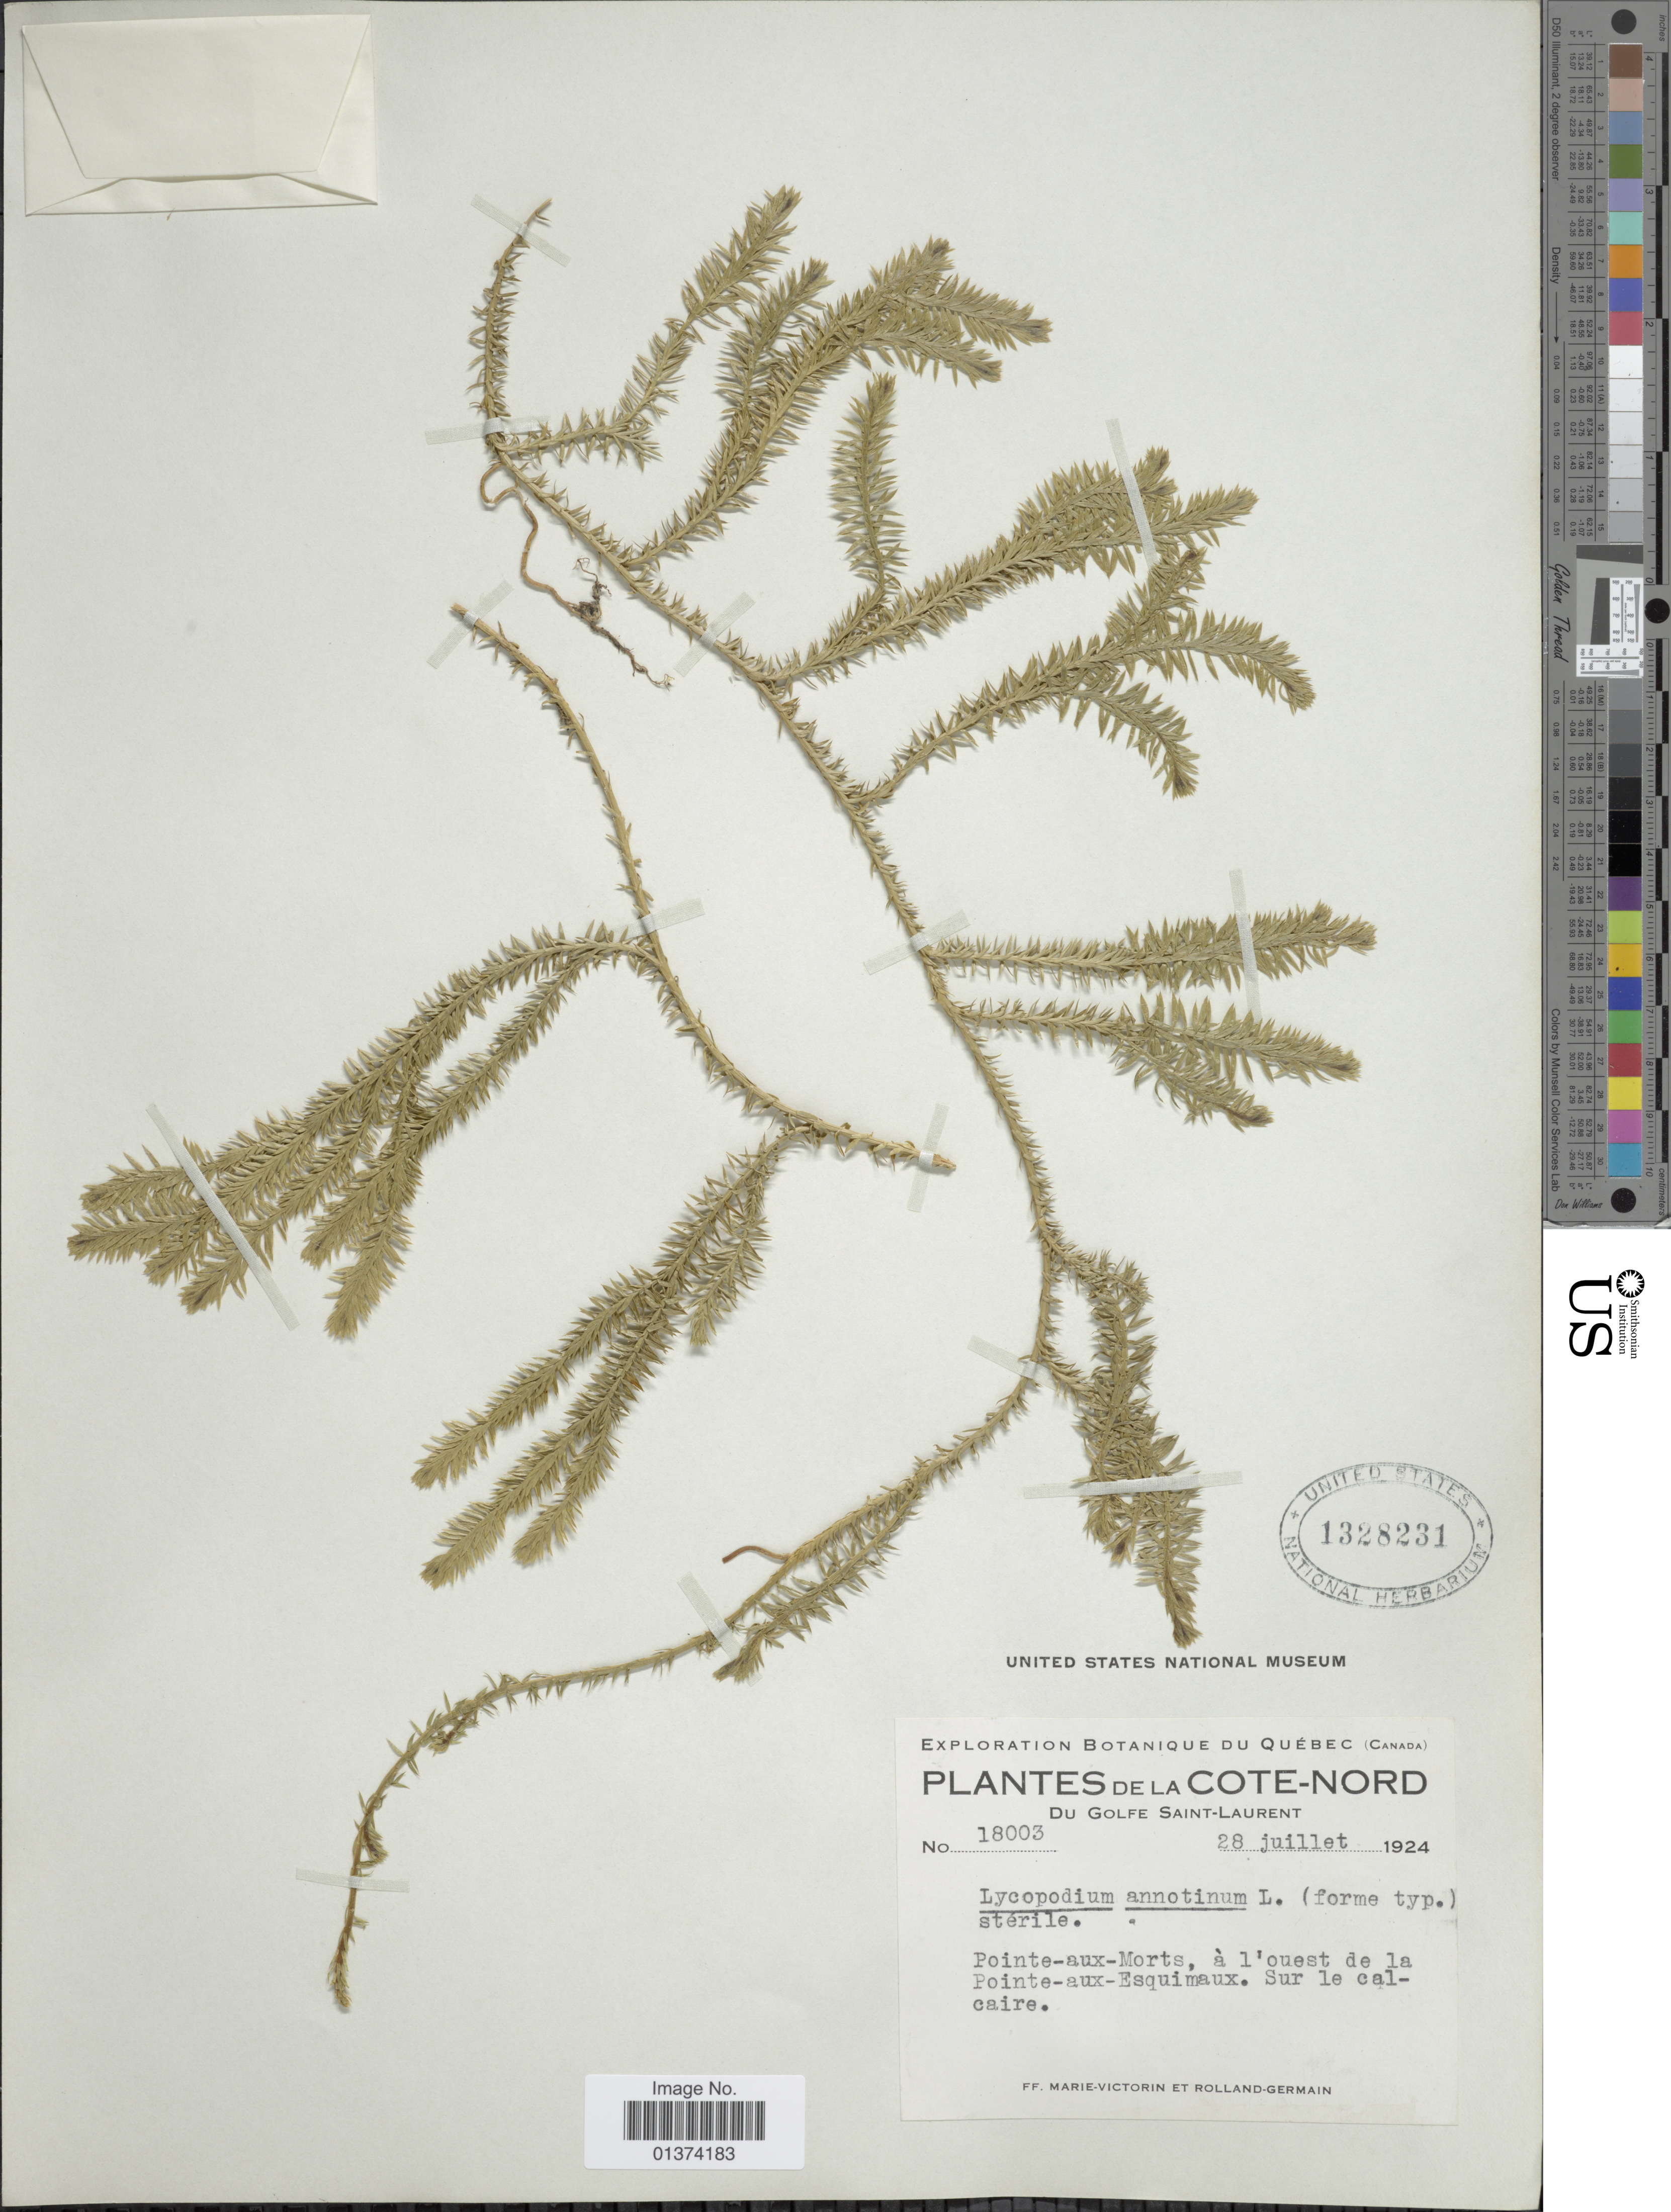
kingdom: Plantae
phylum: Tracheophyta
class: Lycopodiopsida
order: Lycopodiales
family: Lycopodiaceae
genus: Spinulum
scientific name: Spinulum annotinum subsp. annotinum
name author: (L.) A. Haines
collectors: Fr. Marie-Victorin & Rolland-Germain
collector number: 18003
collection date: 1924-07-28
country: Canada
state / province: Quebec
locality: Cote-Nord, Du Golfe Saint-Laurent, Pointe-aux-Morts, à l'ouest de la Pointe-aux-Esquimaux.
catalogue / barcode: US 1328231